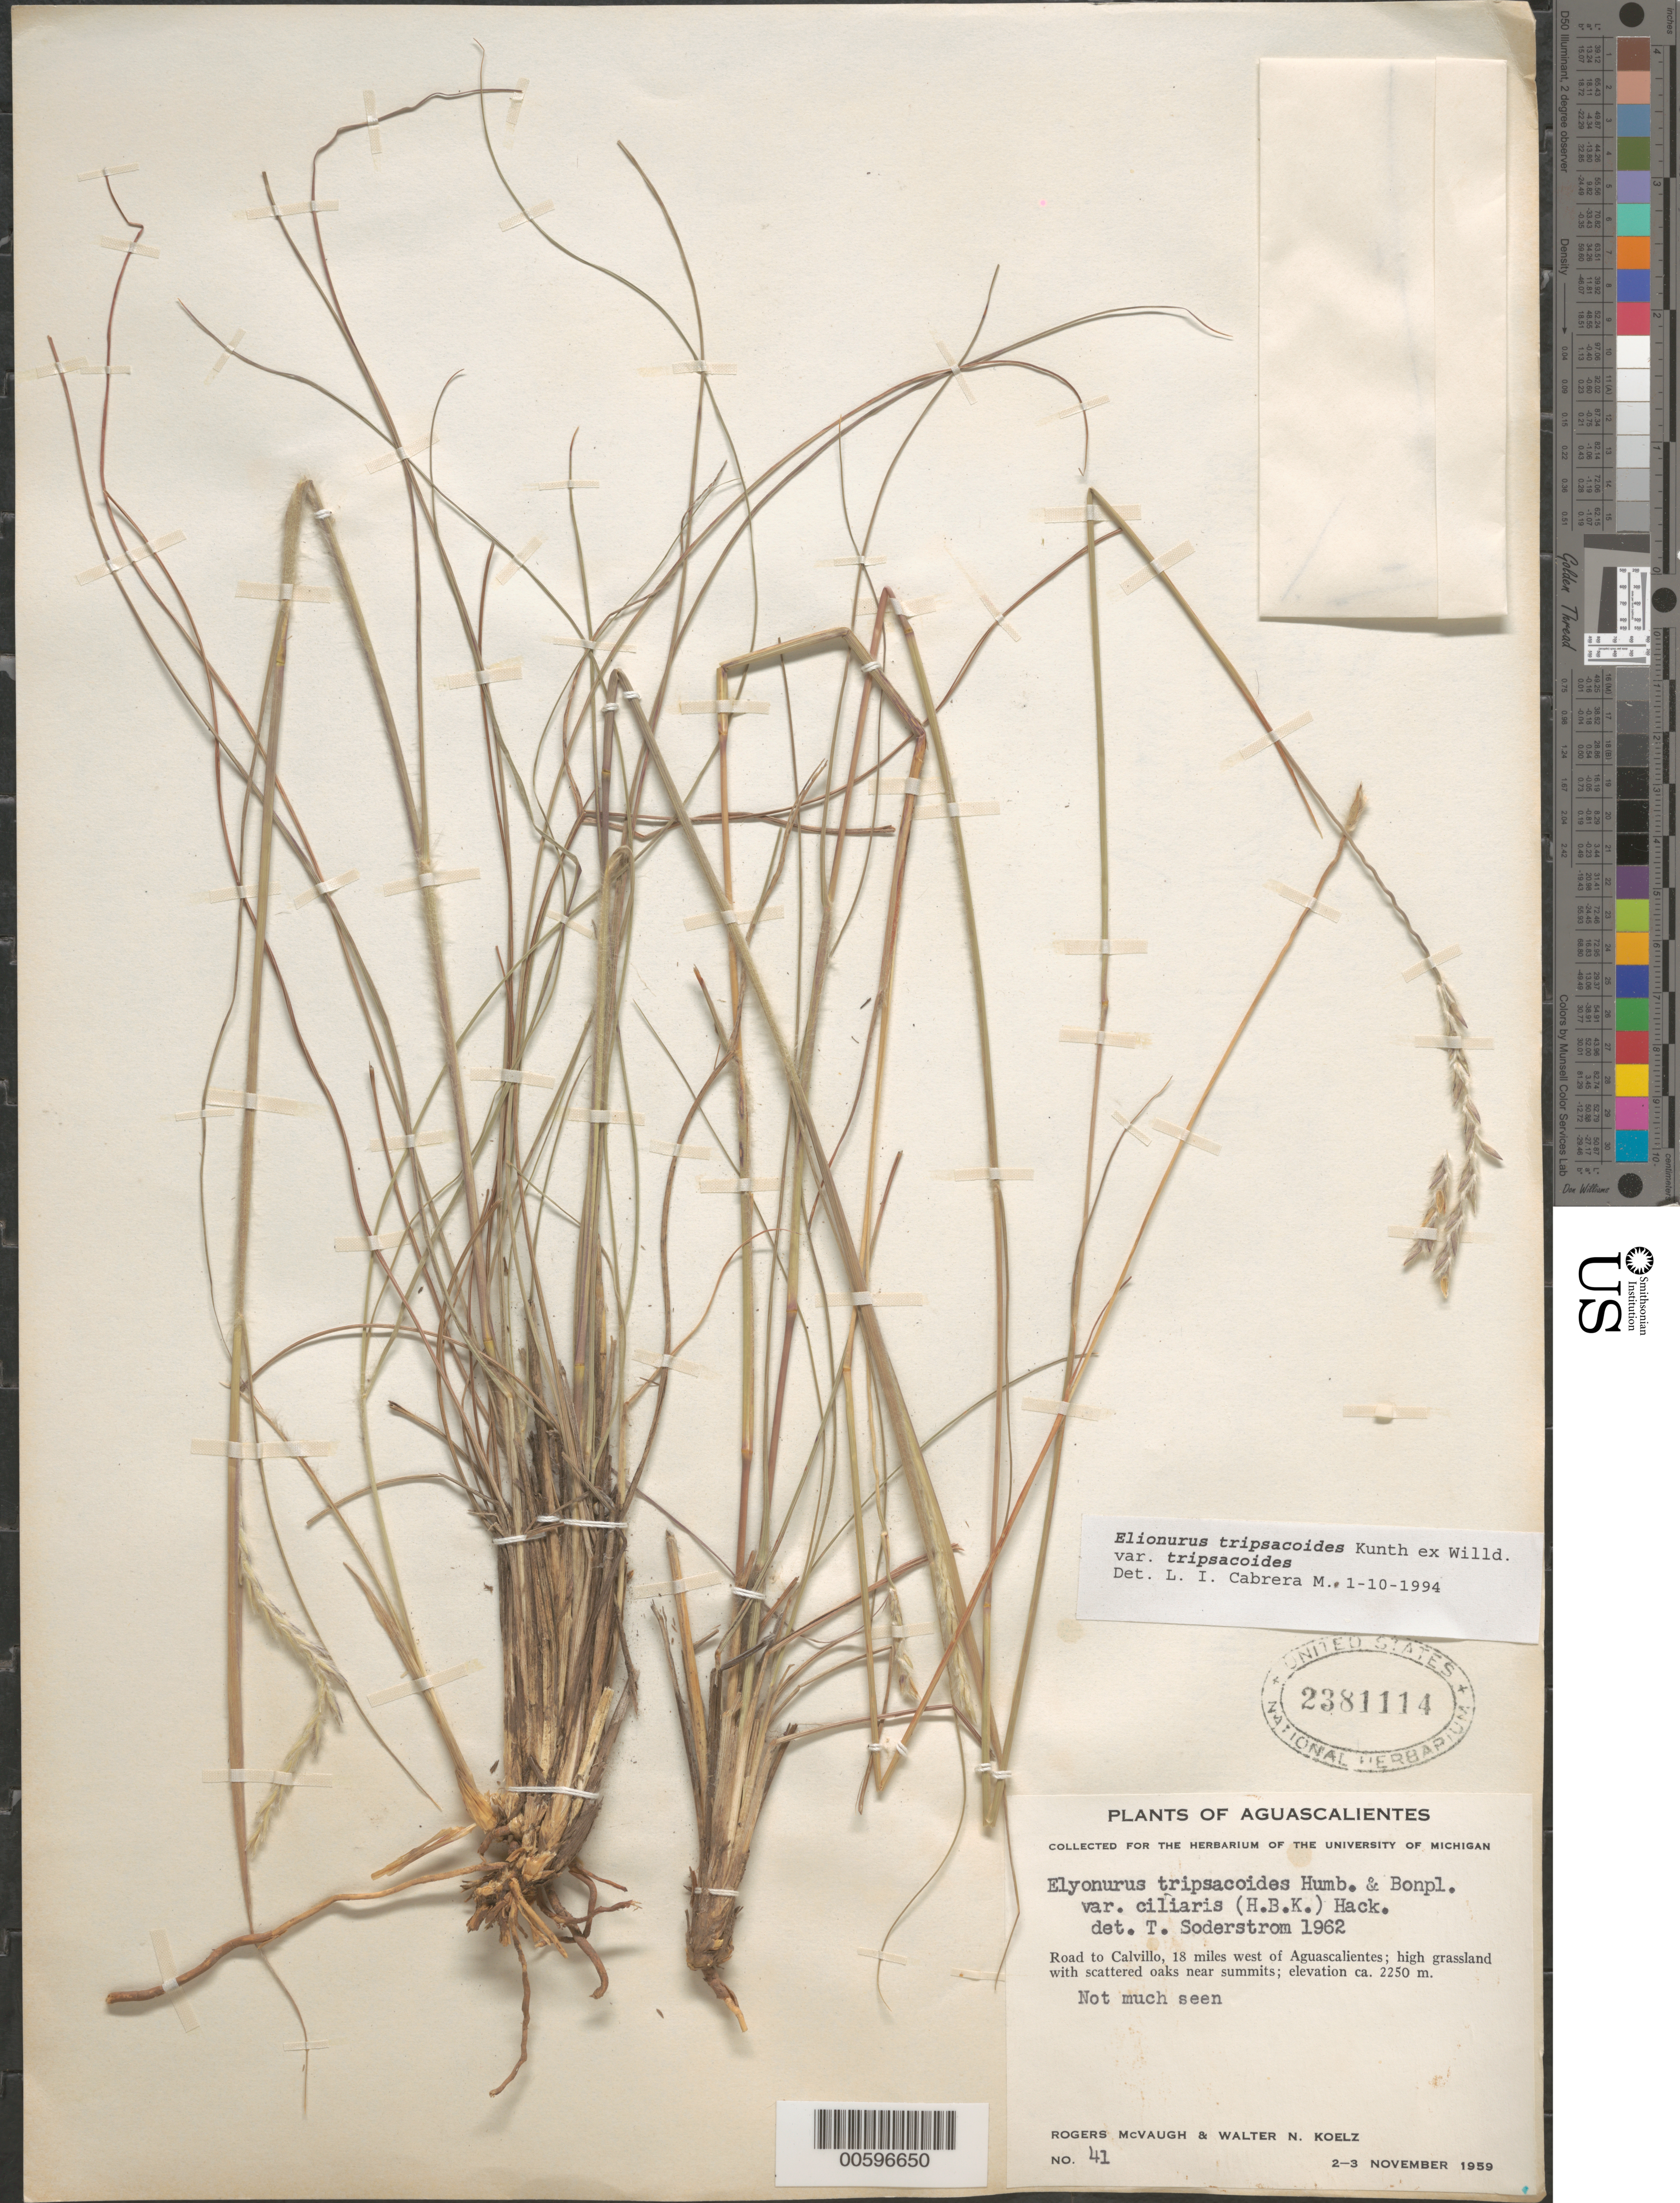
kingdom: Plantae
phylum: Tracheophyta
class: Liliopsida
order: Poales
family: Poaceae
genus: Elionurus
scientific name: Elionurus tripsacoides var. tripsacoides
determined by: Cabrera M., L. I.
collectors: R. McVaugh & W. N. Koelz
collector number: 41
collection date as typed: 2 Nov 1959 to 3 Nov 1959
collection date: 1959-11-02/1959-11-03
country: Mexico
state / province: Aguascalientes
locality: Road to Calvillo, 18 mi W of Aguascalientes.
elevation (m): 2250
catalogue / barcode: US 2381114